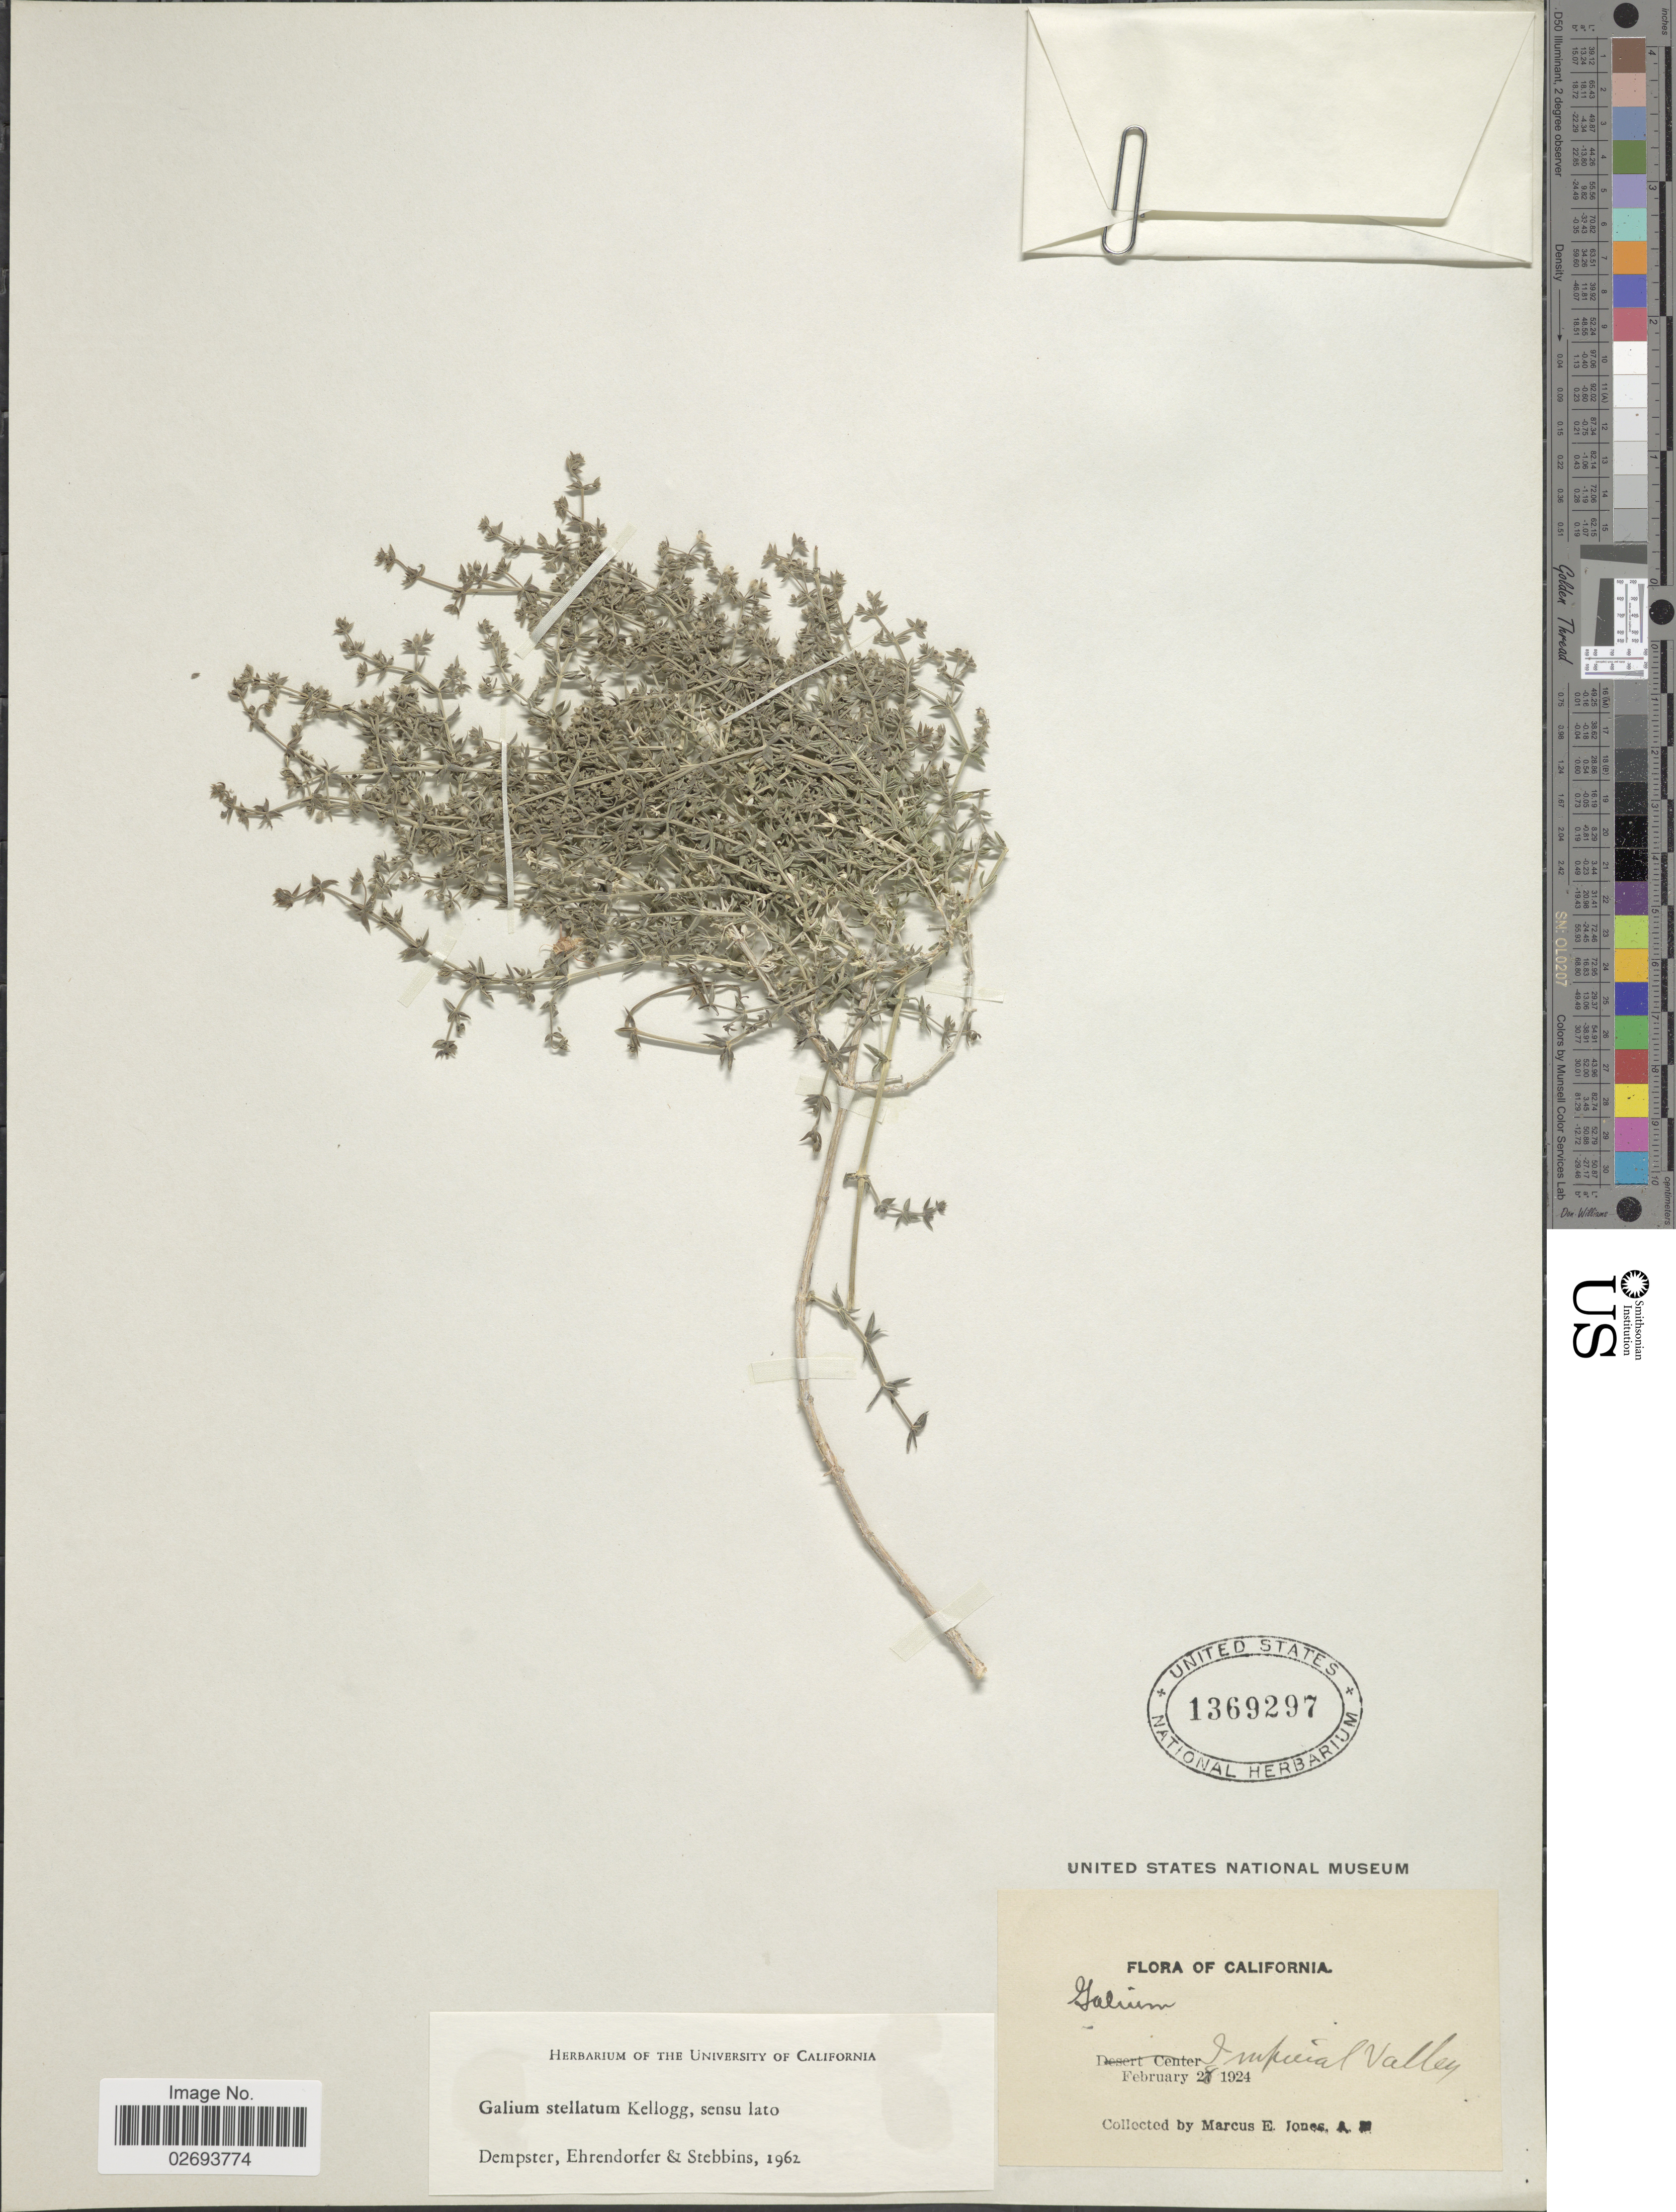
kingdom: Plantae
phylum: Tracheophyta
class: Magnoliopsida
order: Gentianales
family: Rubiaceae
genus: Galium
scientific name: Galium stellatum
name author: Kellogg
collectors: M. E. Jones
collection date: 1924-02-28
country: United States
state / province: California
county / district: Imperial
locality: Imperial Valley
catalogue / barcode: US 1369297